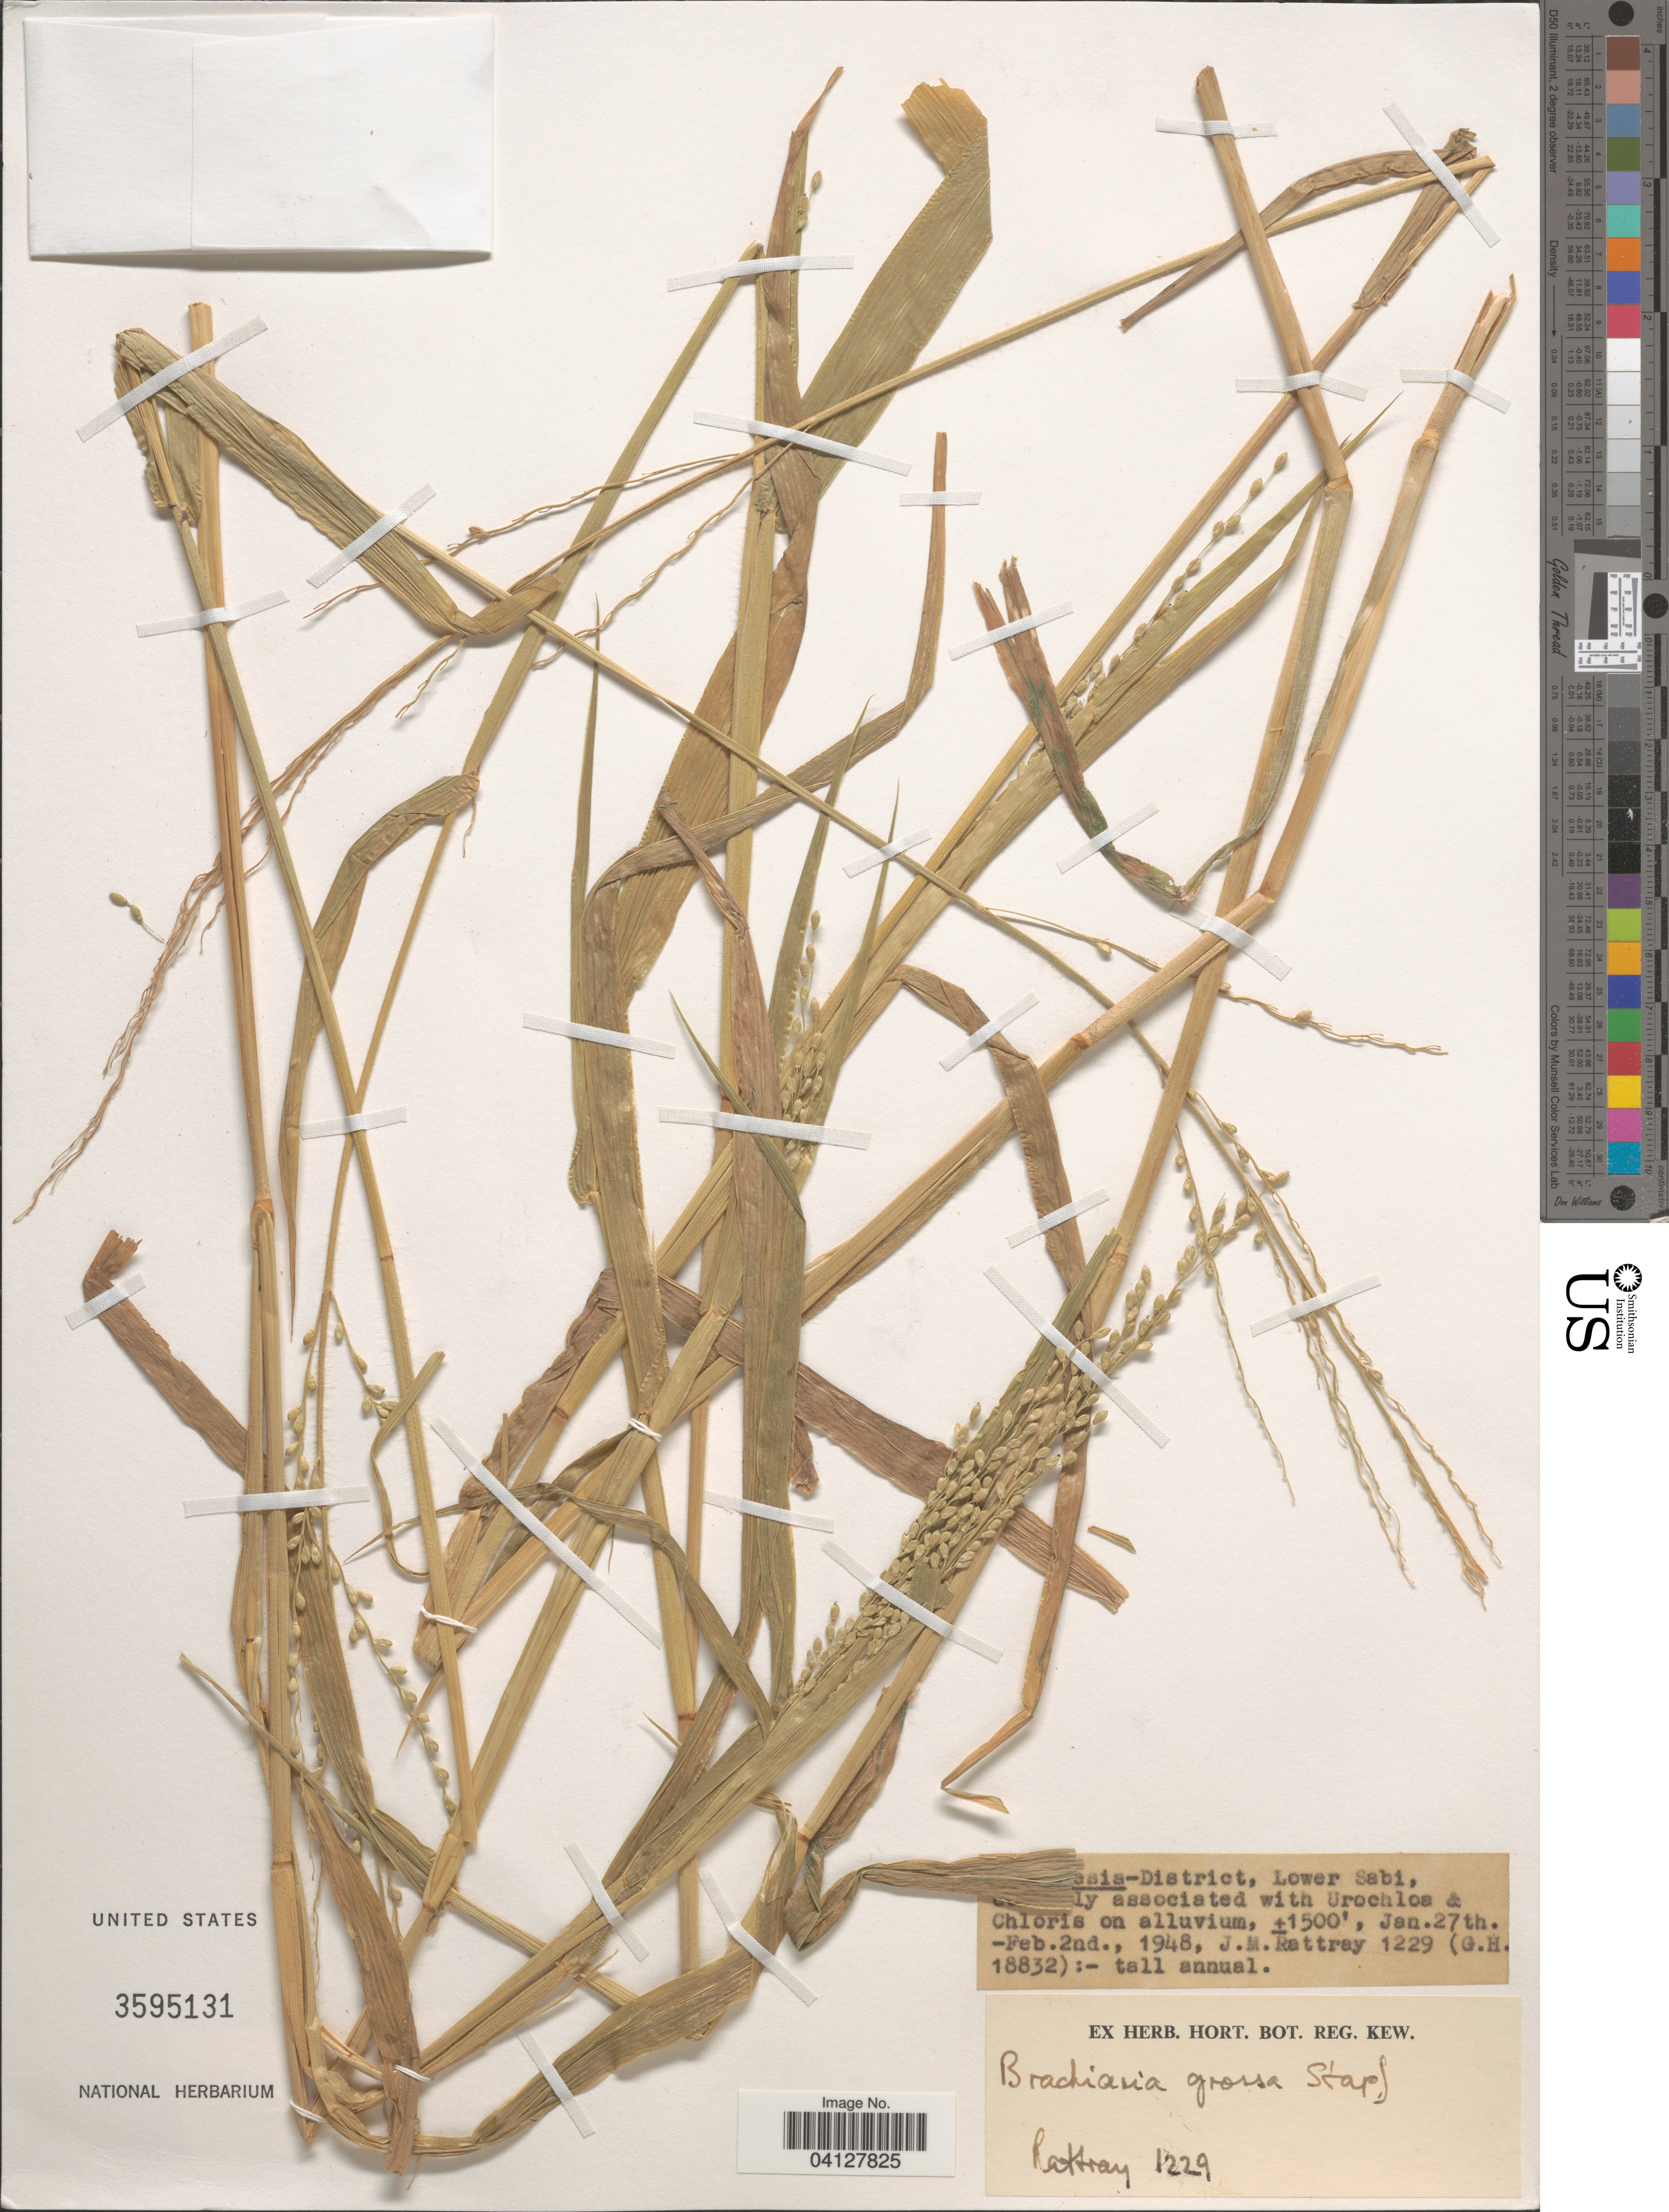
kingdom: Plantae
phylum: Tracheophyta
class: Liliopsida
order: Poales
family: Poaceae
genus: Brachiaria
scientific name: Brachiaria grossa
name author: Stapf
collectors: J. Rattray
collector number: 1229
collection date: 1948-01-27/1948-02-02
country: South Africa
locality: [illegible text]sis-District, Lower Sabi.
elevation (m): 457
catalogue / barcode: US 3595131